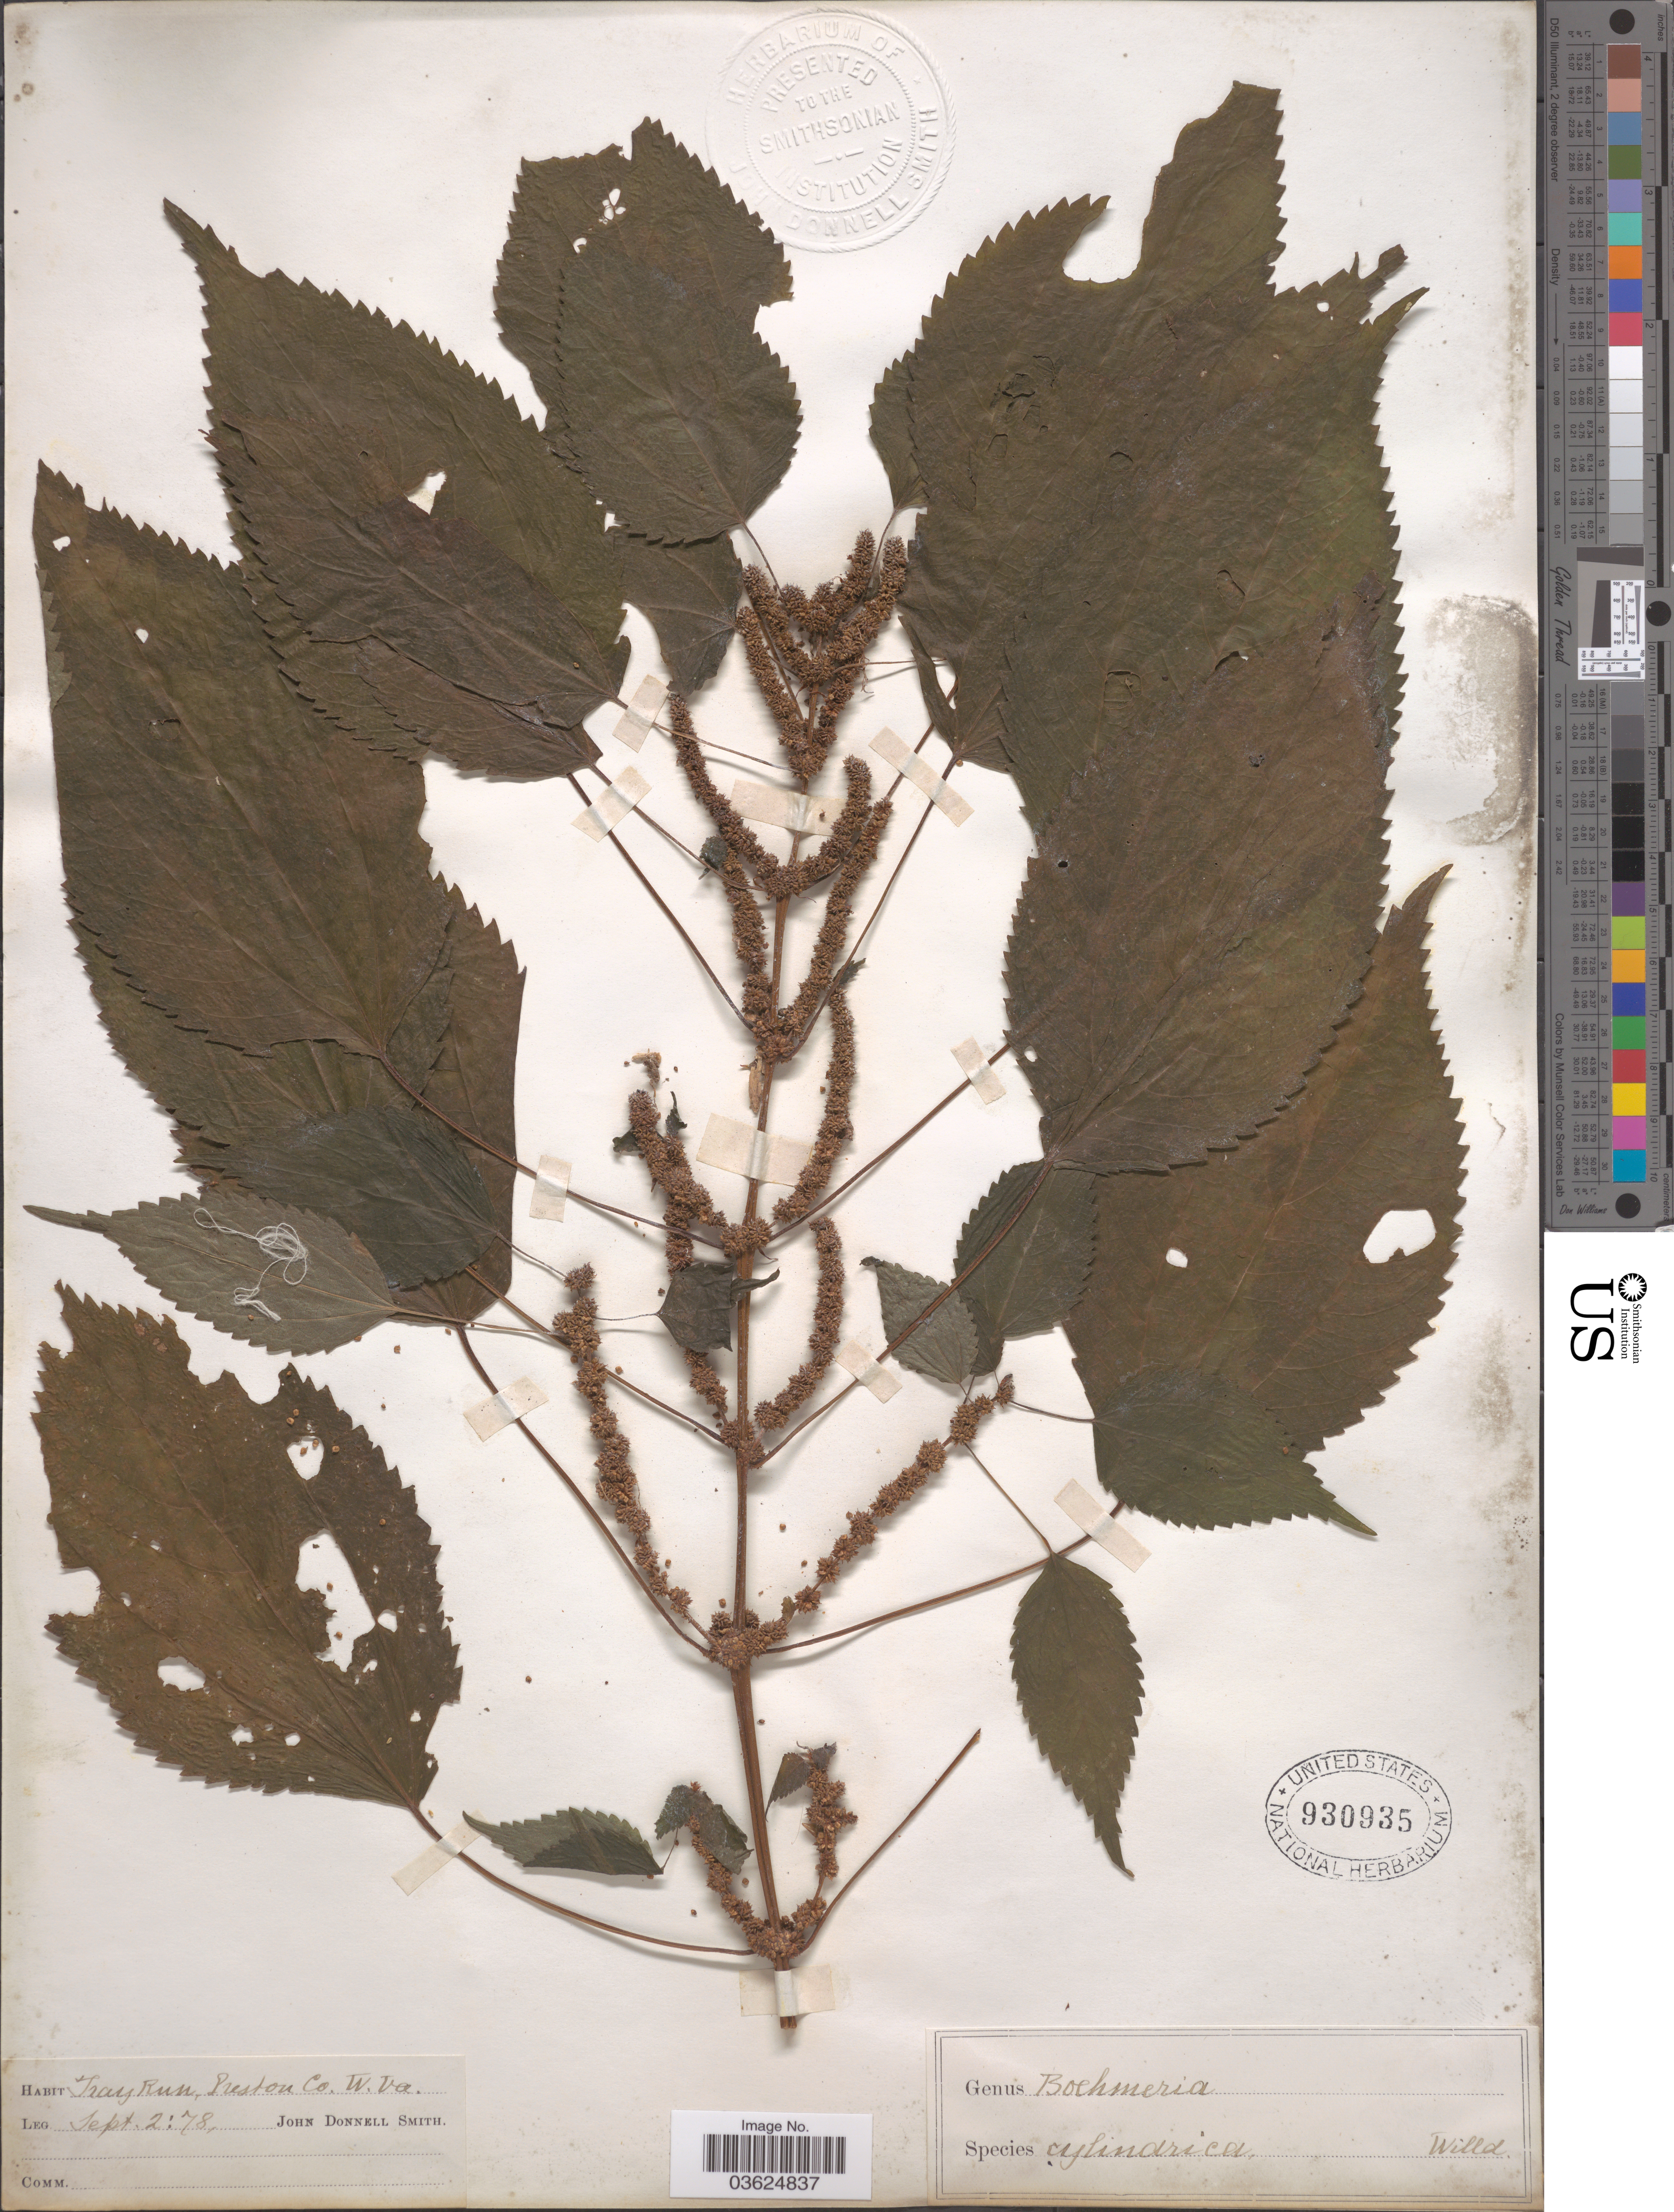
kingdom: Plantae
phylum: Tracheophyta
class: Magnoliopsida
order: Rosales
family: Urticaceae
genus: Boehmeria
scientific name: Boehmeria cylindrica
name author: (L.) Sw.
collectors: J. Donnell Smith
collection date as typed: Transcribed d/m/y: 2/9/78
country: United States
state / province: West Virginia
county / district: Preston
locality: Tray Run, Preston Co.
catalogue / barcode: US 930935